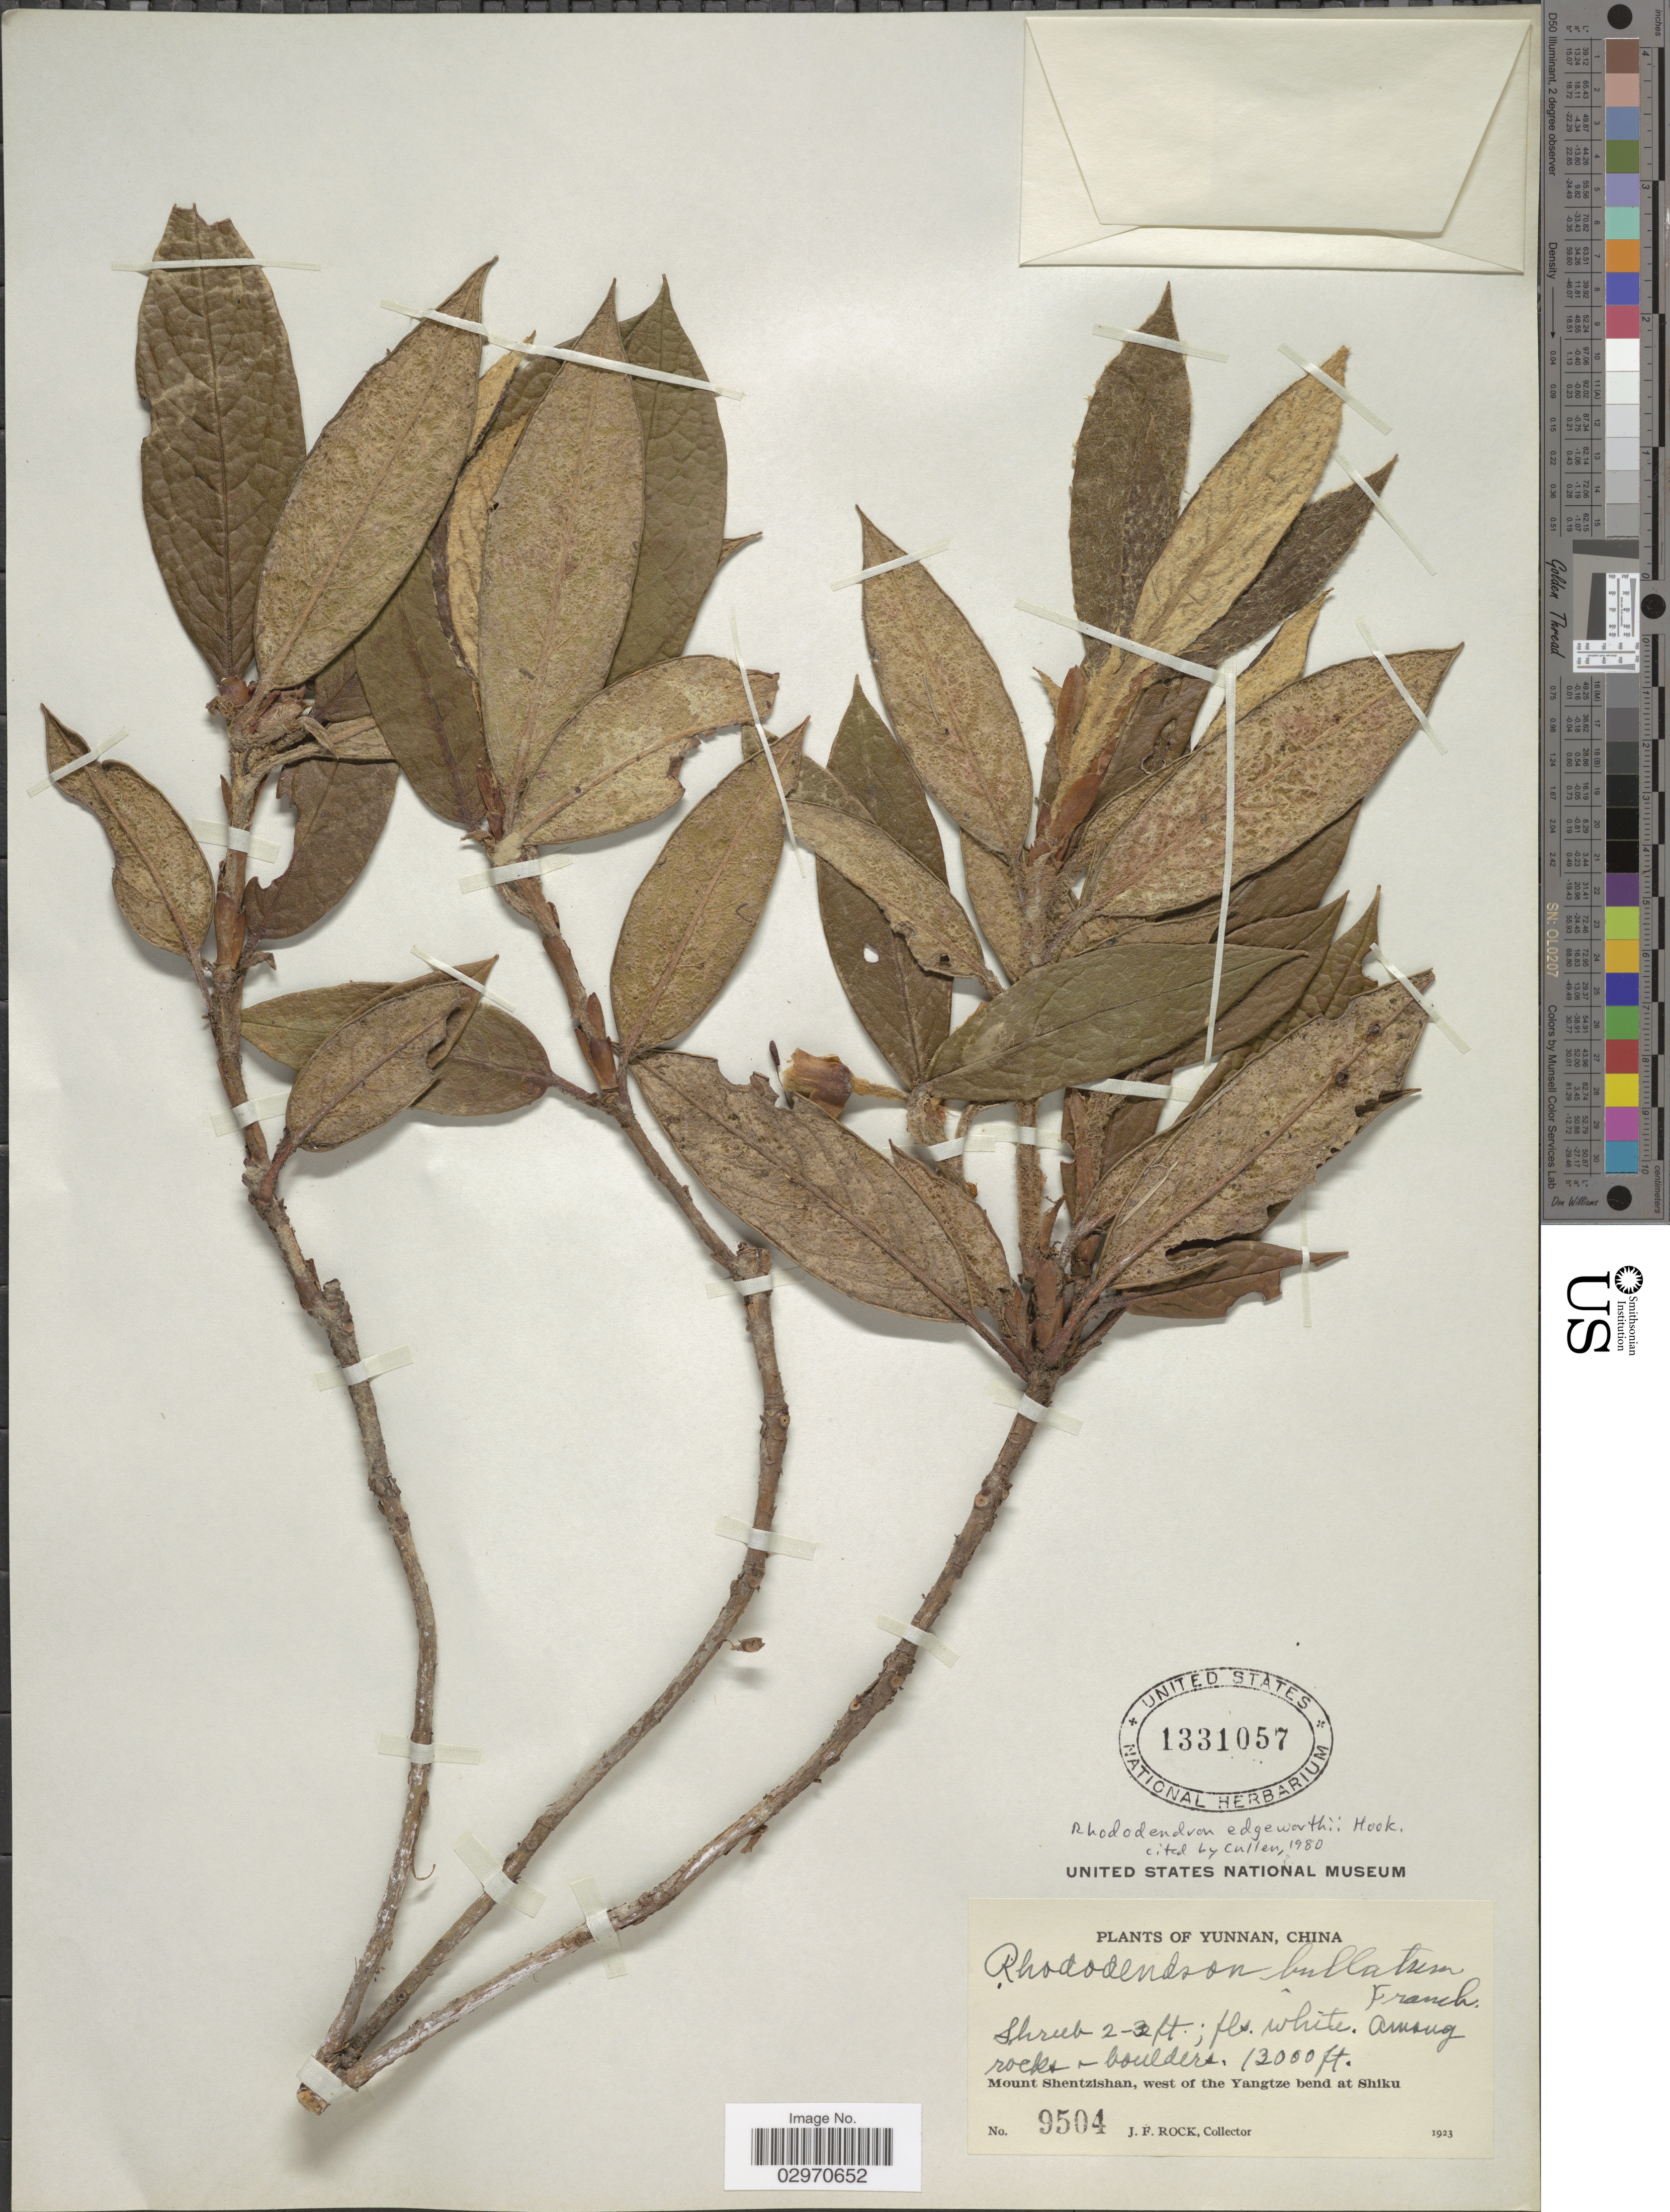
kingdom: Plantae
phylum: Tracheophyta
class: Magnoliopsida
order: Ericales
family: Ericaceae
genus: Rhododendron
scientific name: Rhododendron edgeworthii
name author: Hook.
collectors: J. Rock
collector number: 9504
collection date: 1923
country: China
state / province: Yunnan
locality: Mount Shentzishan, west of the Yangtze bend at Shiku.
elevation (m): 3962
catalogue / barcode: US 1331057